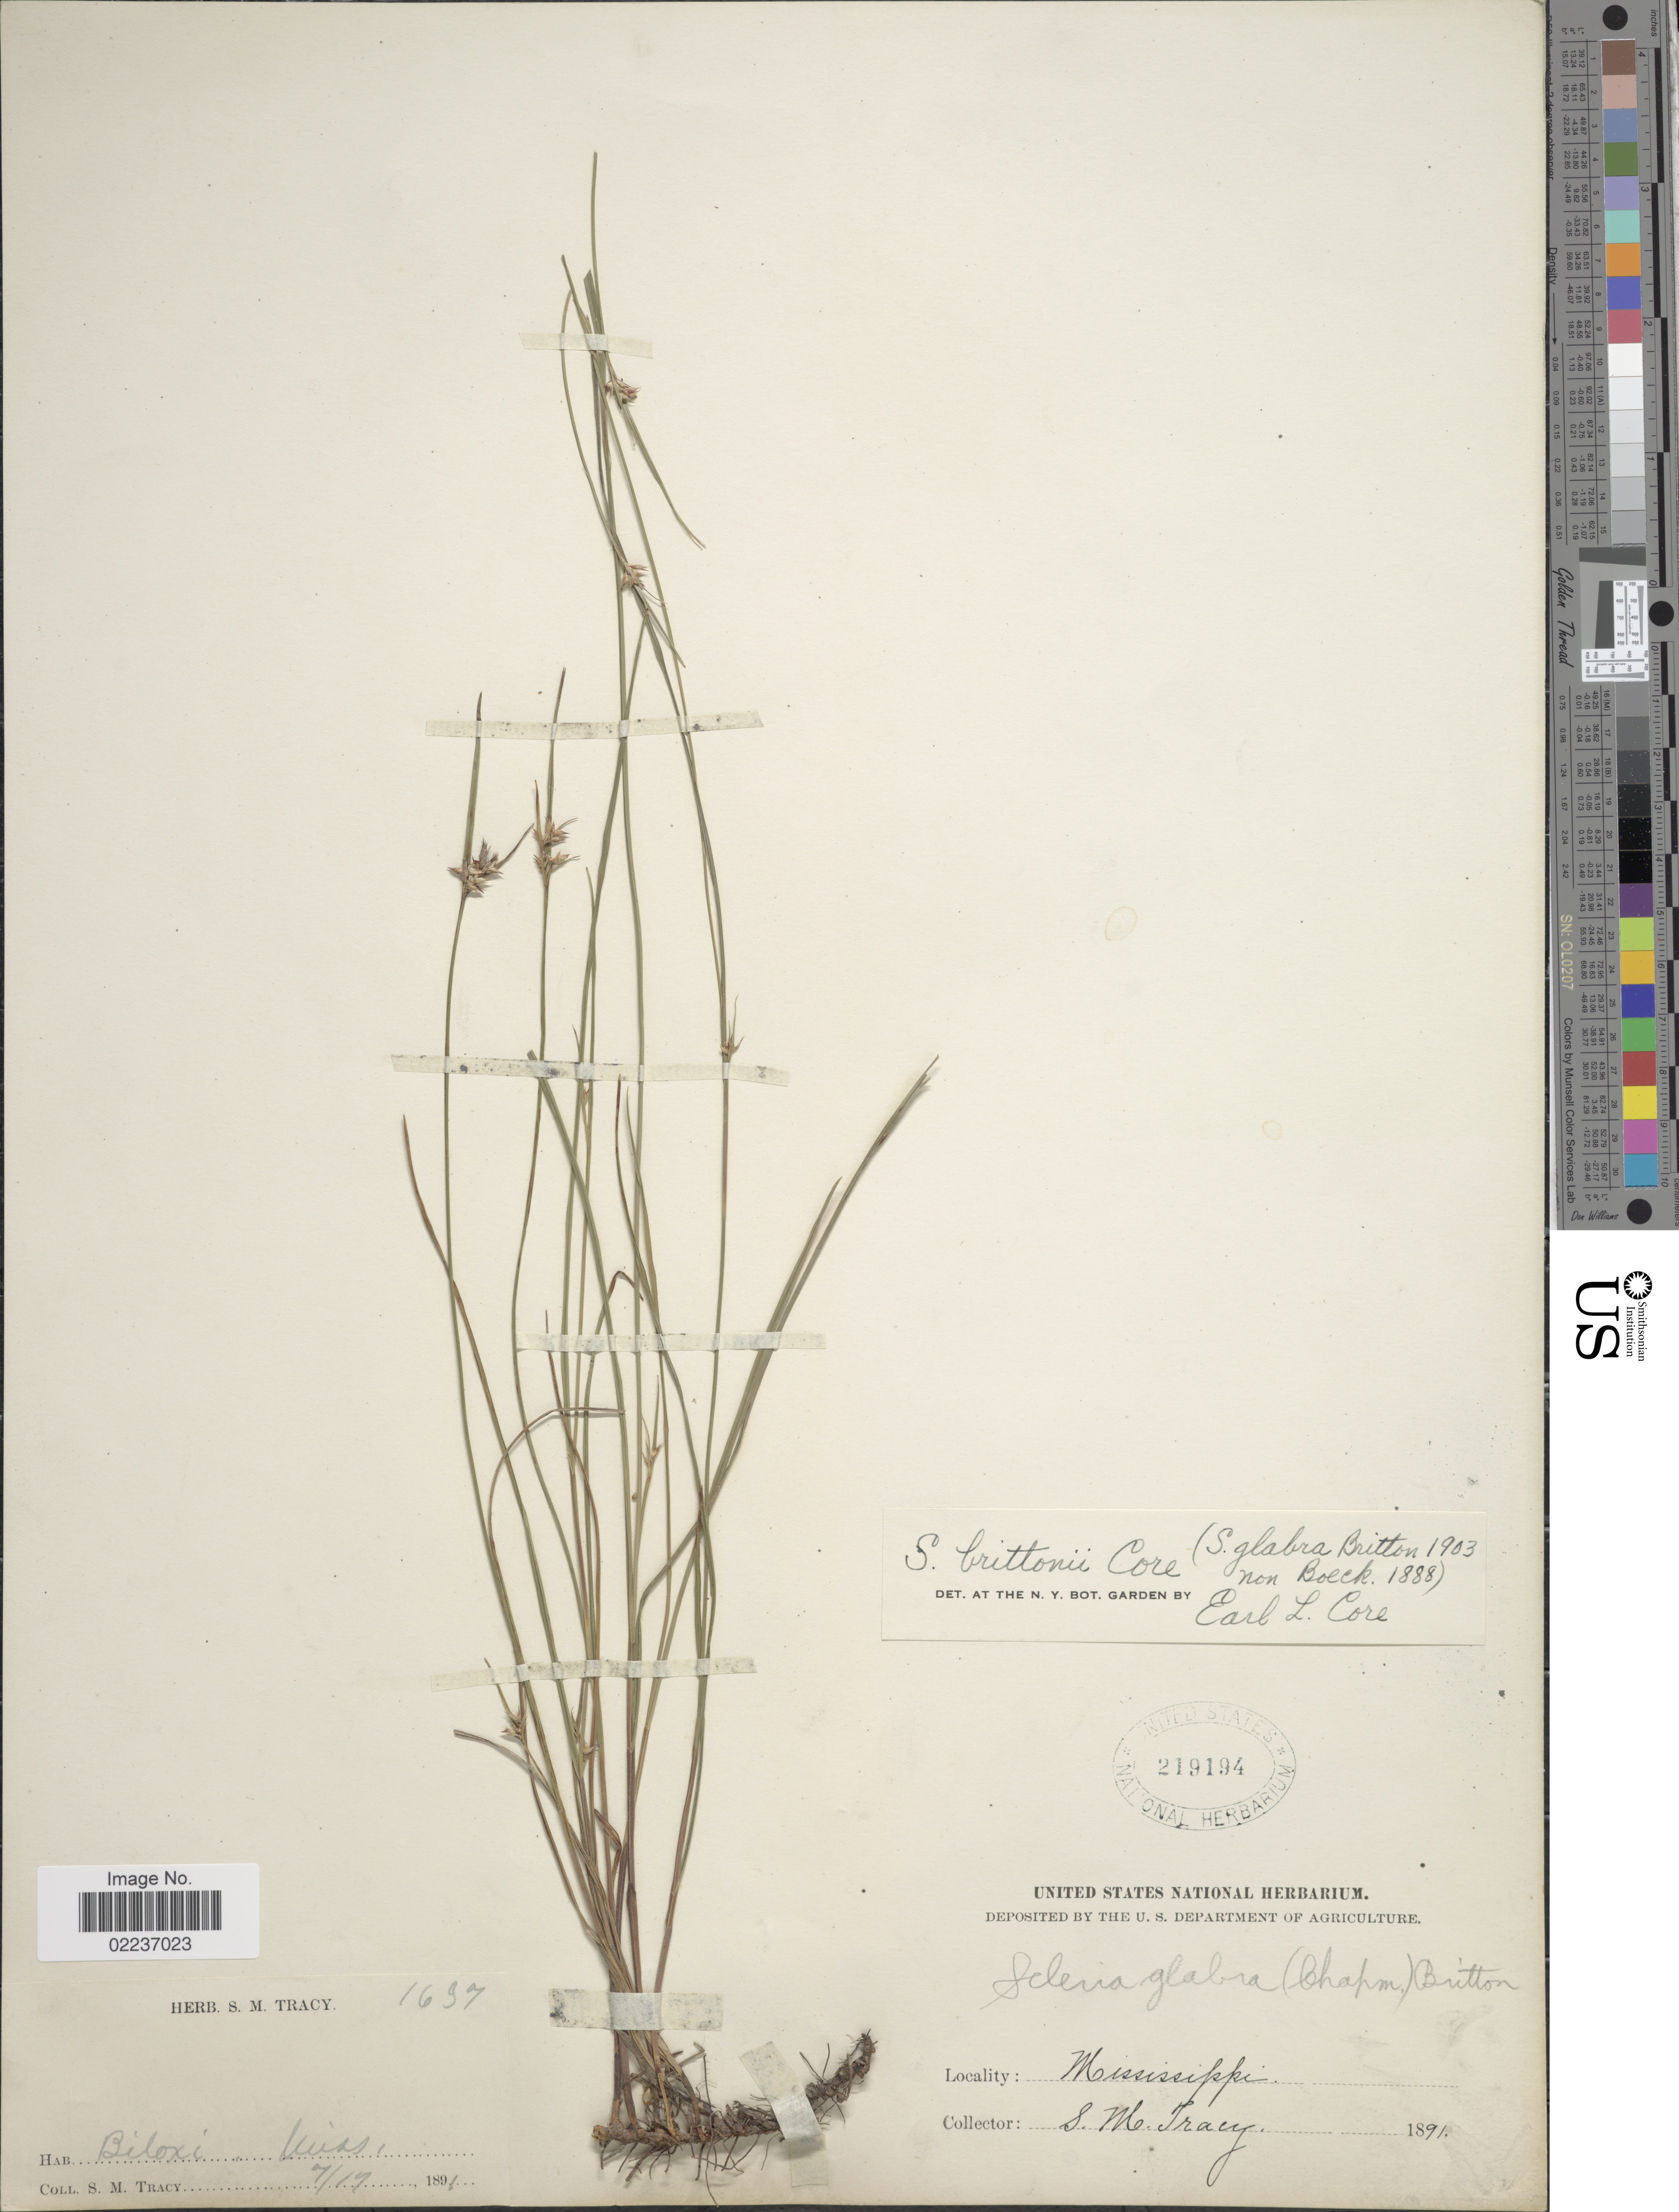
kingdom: Plantae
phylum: Tracheophyta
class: Liliopsida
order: Poales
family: Cyperaceae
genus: Scleria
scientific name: Scleria brittonii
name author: Core ex Small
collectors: S. M. Tracy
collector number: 1637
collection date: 1891-07-17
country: United States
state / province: Mississippi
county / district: Harrison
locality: Biloxi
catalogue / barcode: US 219194